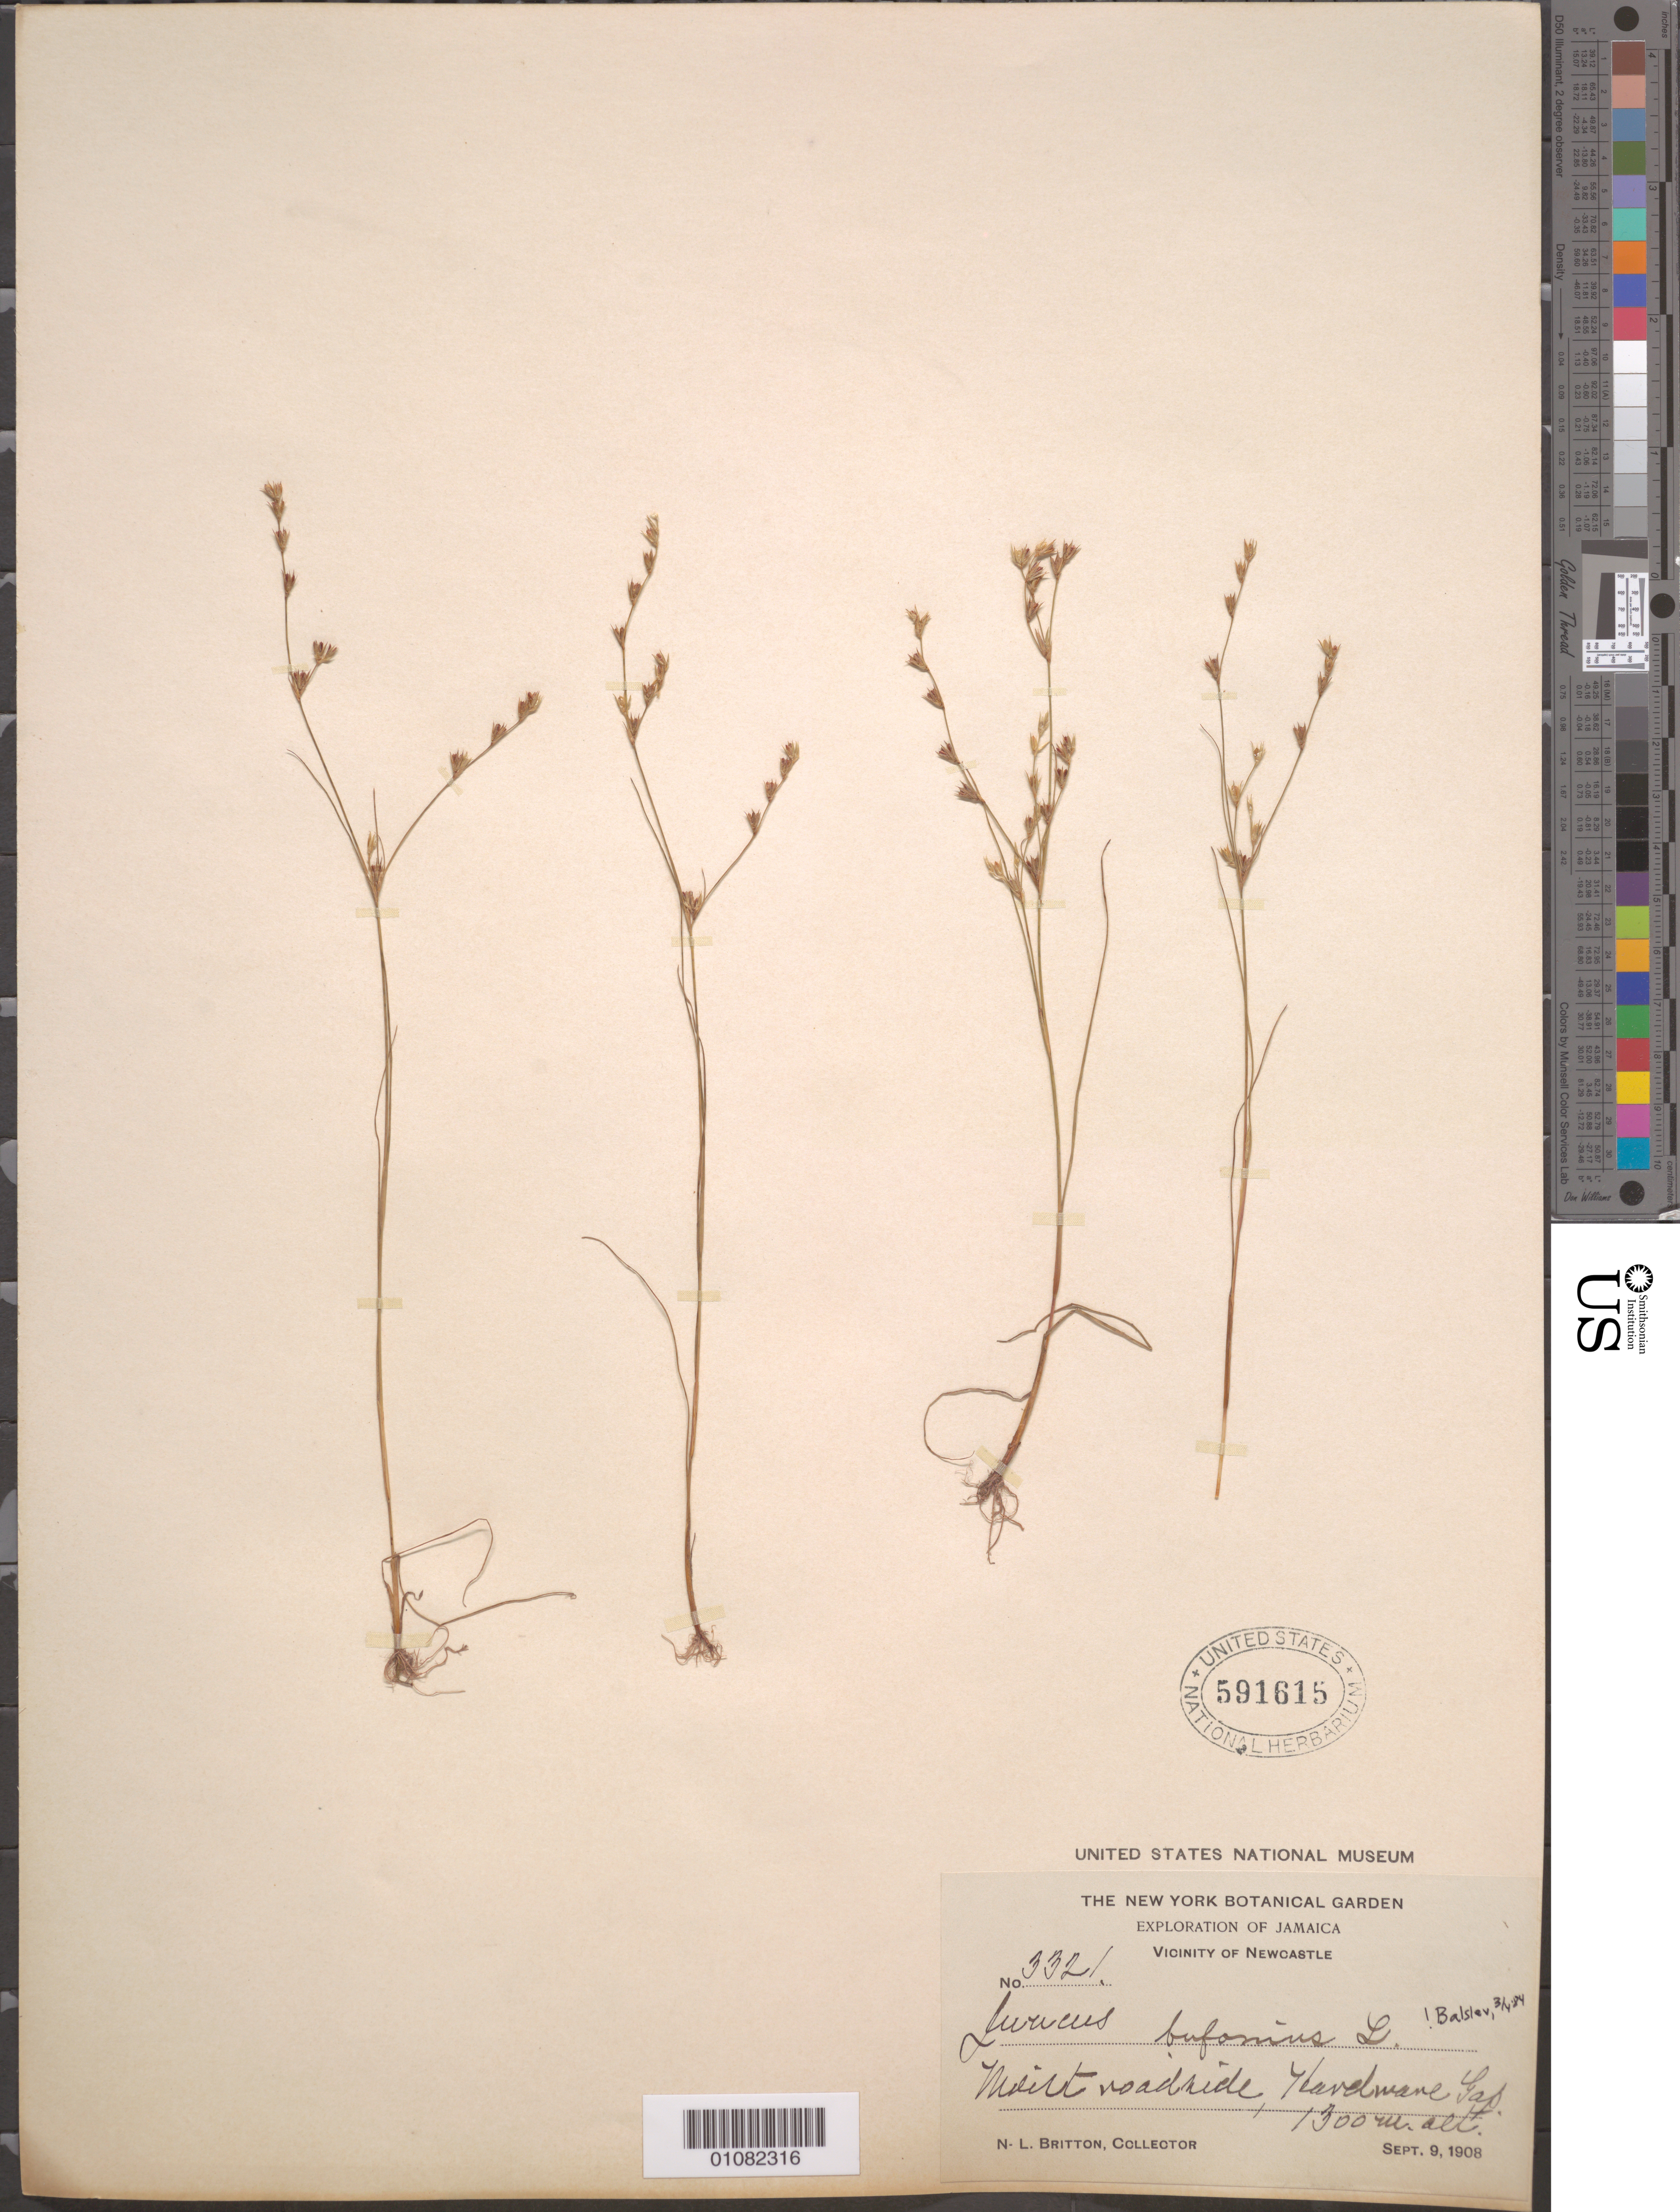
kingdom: Plantae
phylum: Tracheophyta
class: Liliopsida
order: Poales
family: Juncaceae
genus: Juncus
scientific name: Juncus bufonius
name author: L.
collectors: N. Britton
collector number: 3321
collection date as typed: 09 Sep 1908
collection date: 1908-09-09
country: Jamaica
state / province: Saint Andrew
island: Jamaica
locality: Hardware Gap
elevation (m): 1300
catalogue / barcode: US 591615